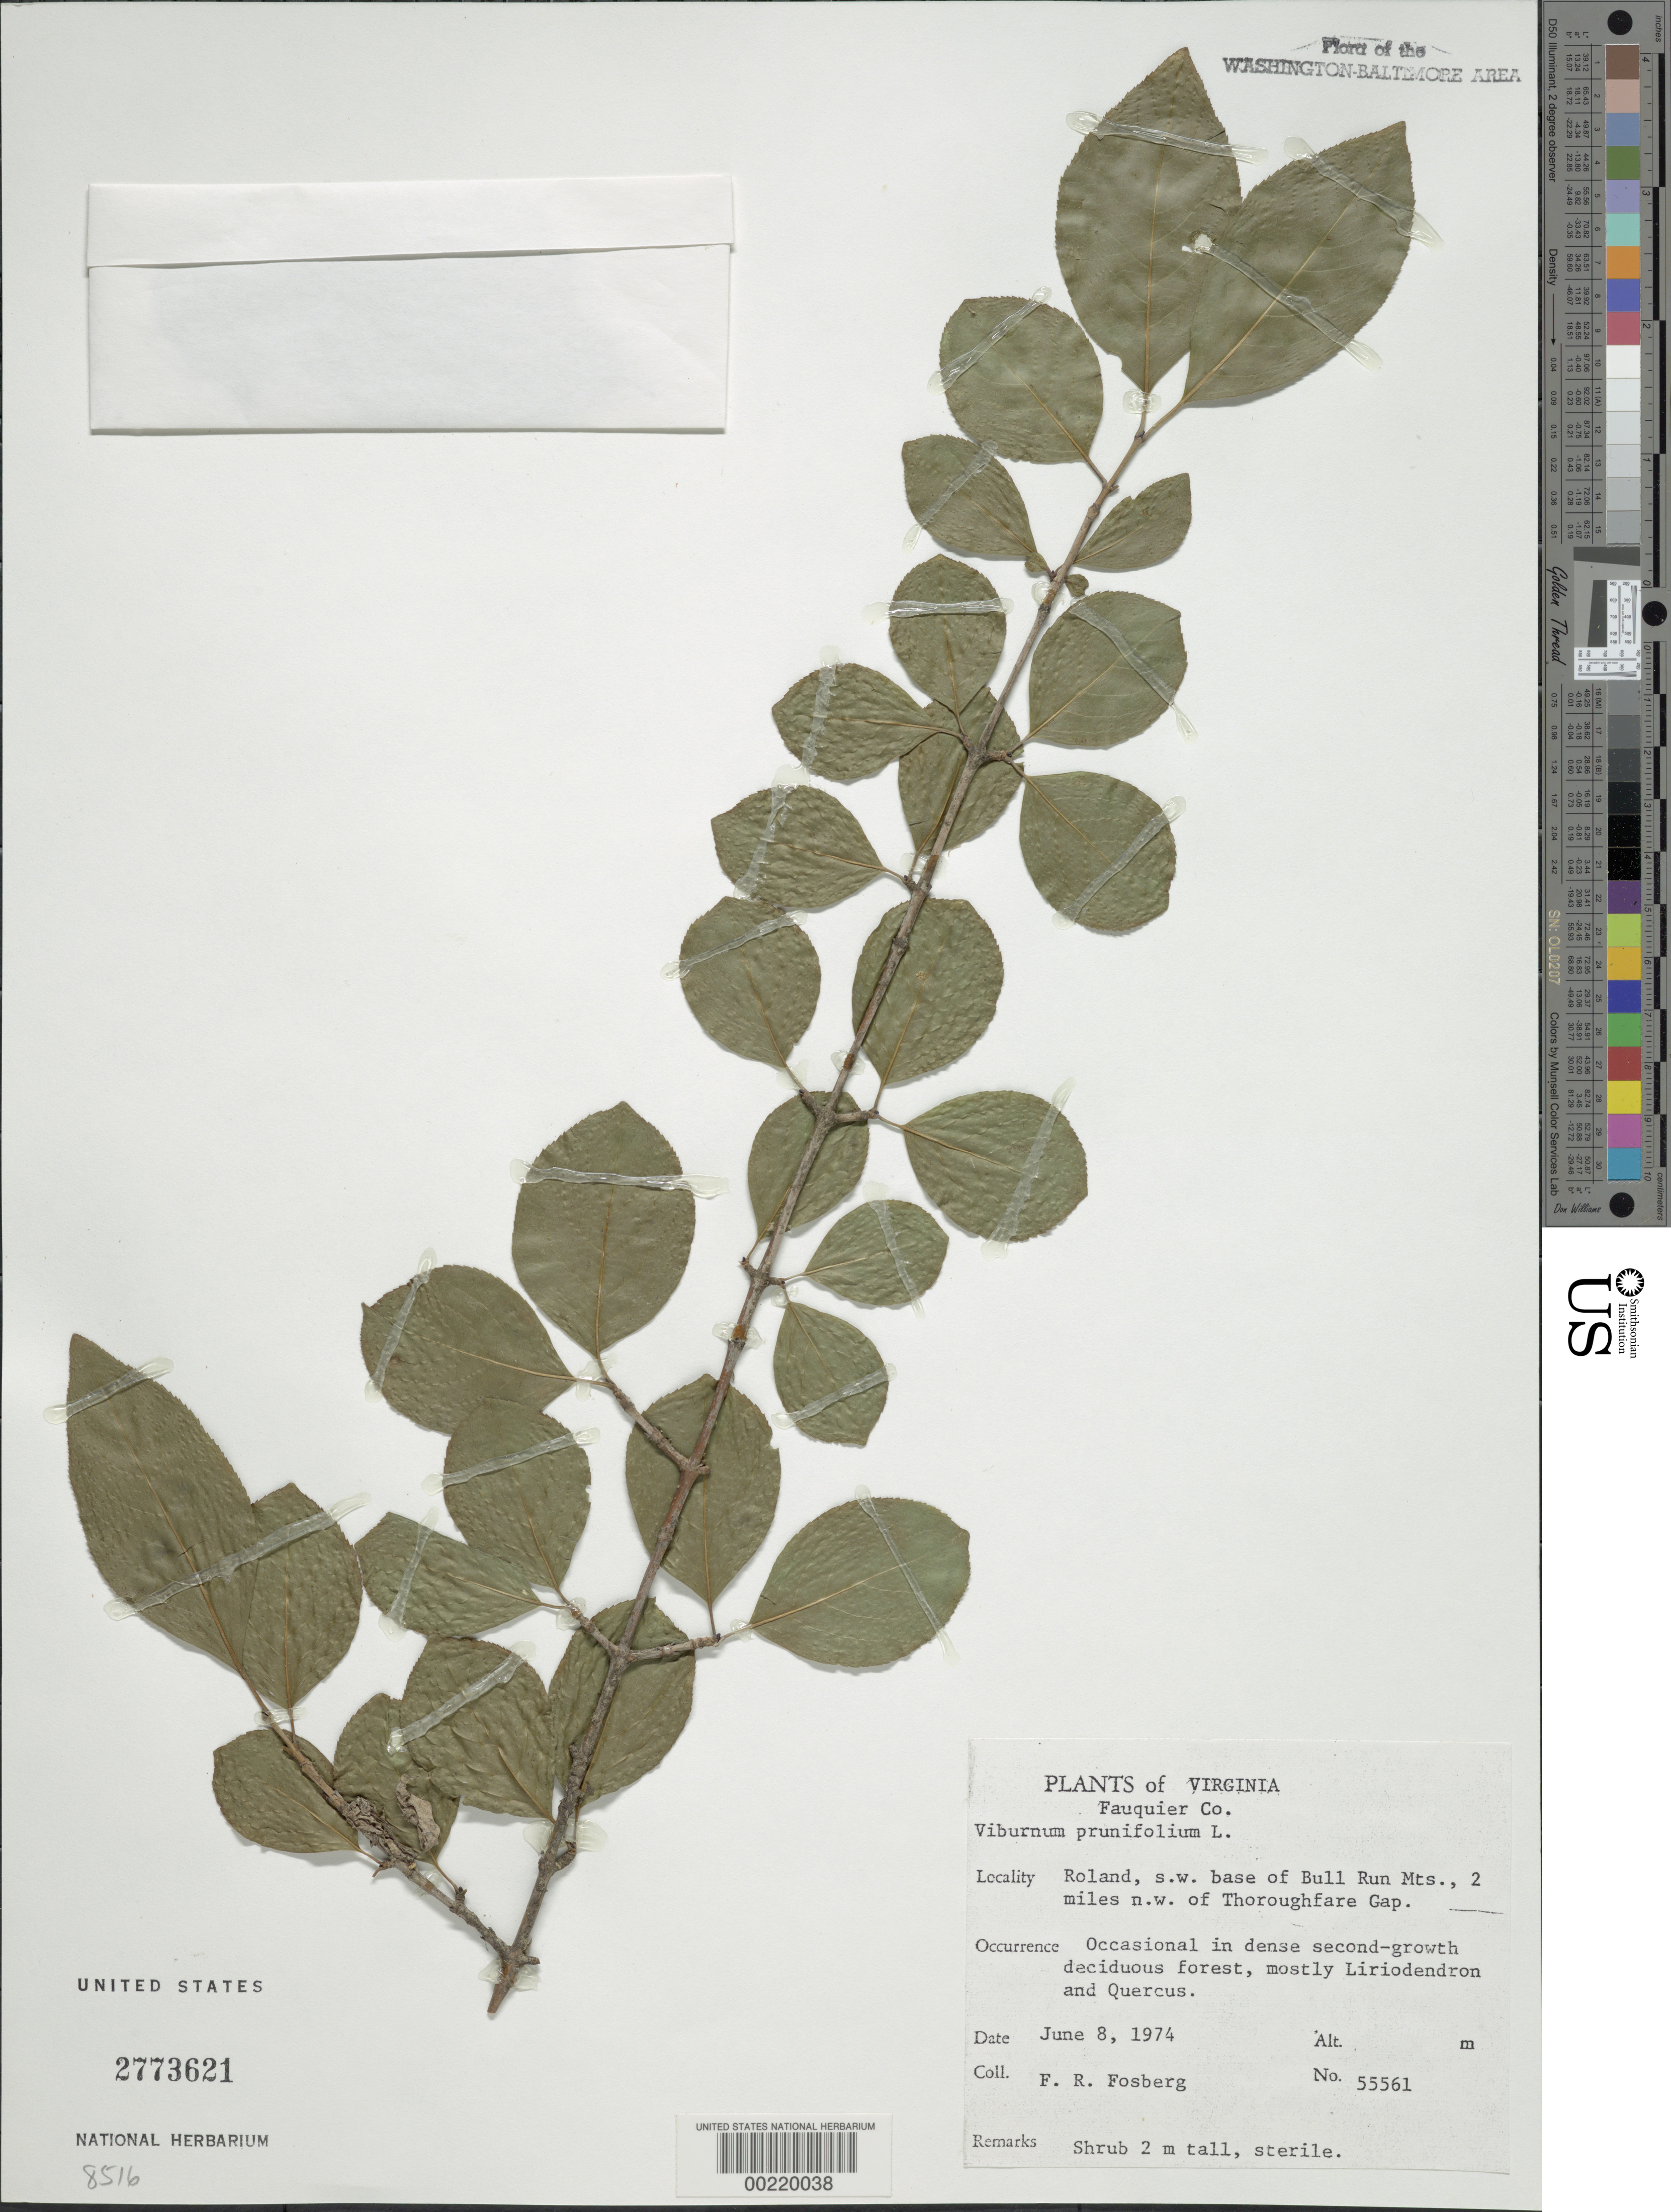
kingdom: Plantae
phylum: Tracheophyta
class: Magnoliopsida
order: Dipsacales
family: Viburnaceae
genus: Viburnum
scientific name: Viburnum prunifolium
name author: L.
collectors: F. R. Fosberg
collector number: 55561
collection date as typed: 08 Jun 1974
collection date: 1974-06-08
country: United States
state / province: Virginia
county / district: Fauquier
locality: Roland NW of Thorofare Gap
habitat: Dense second growth forest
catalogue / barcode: US 2773621